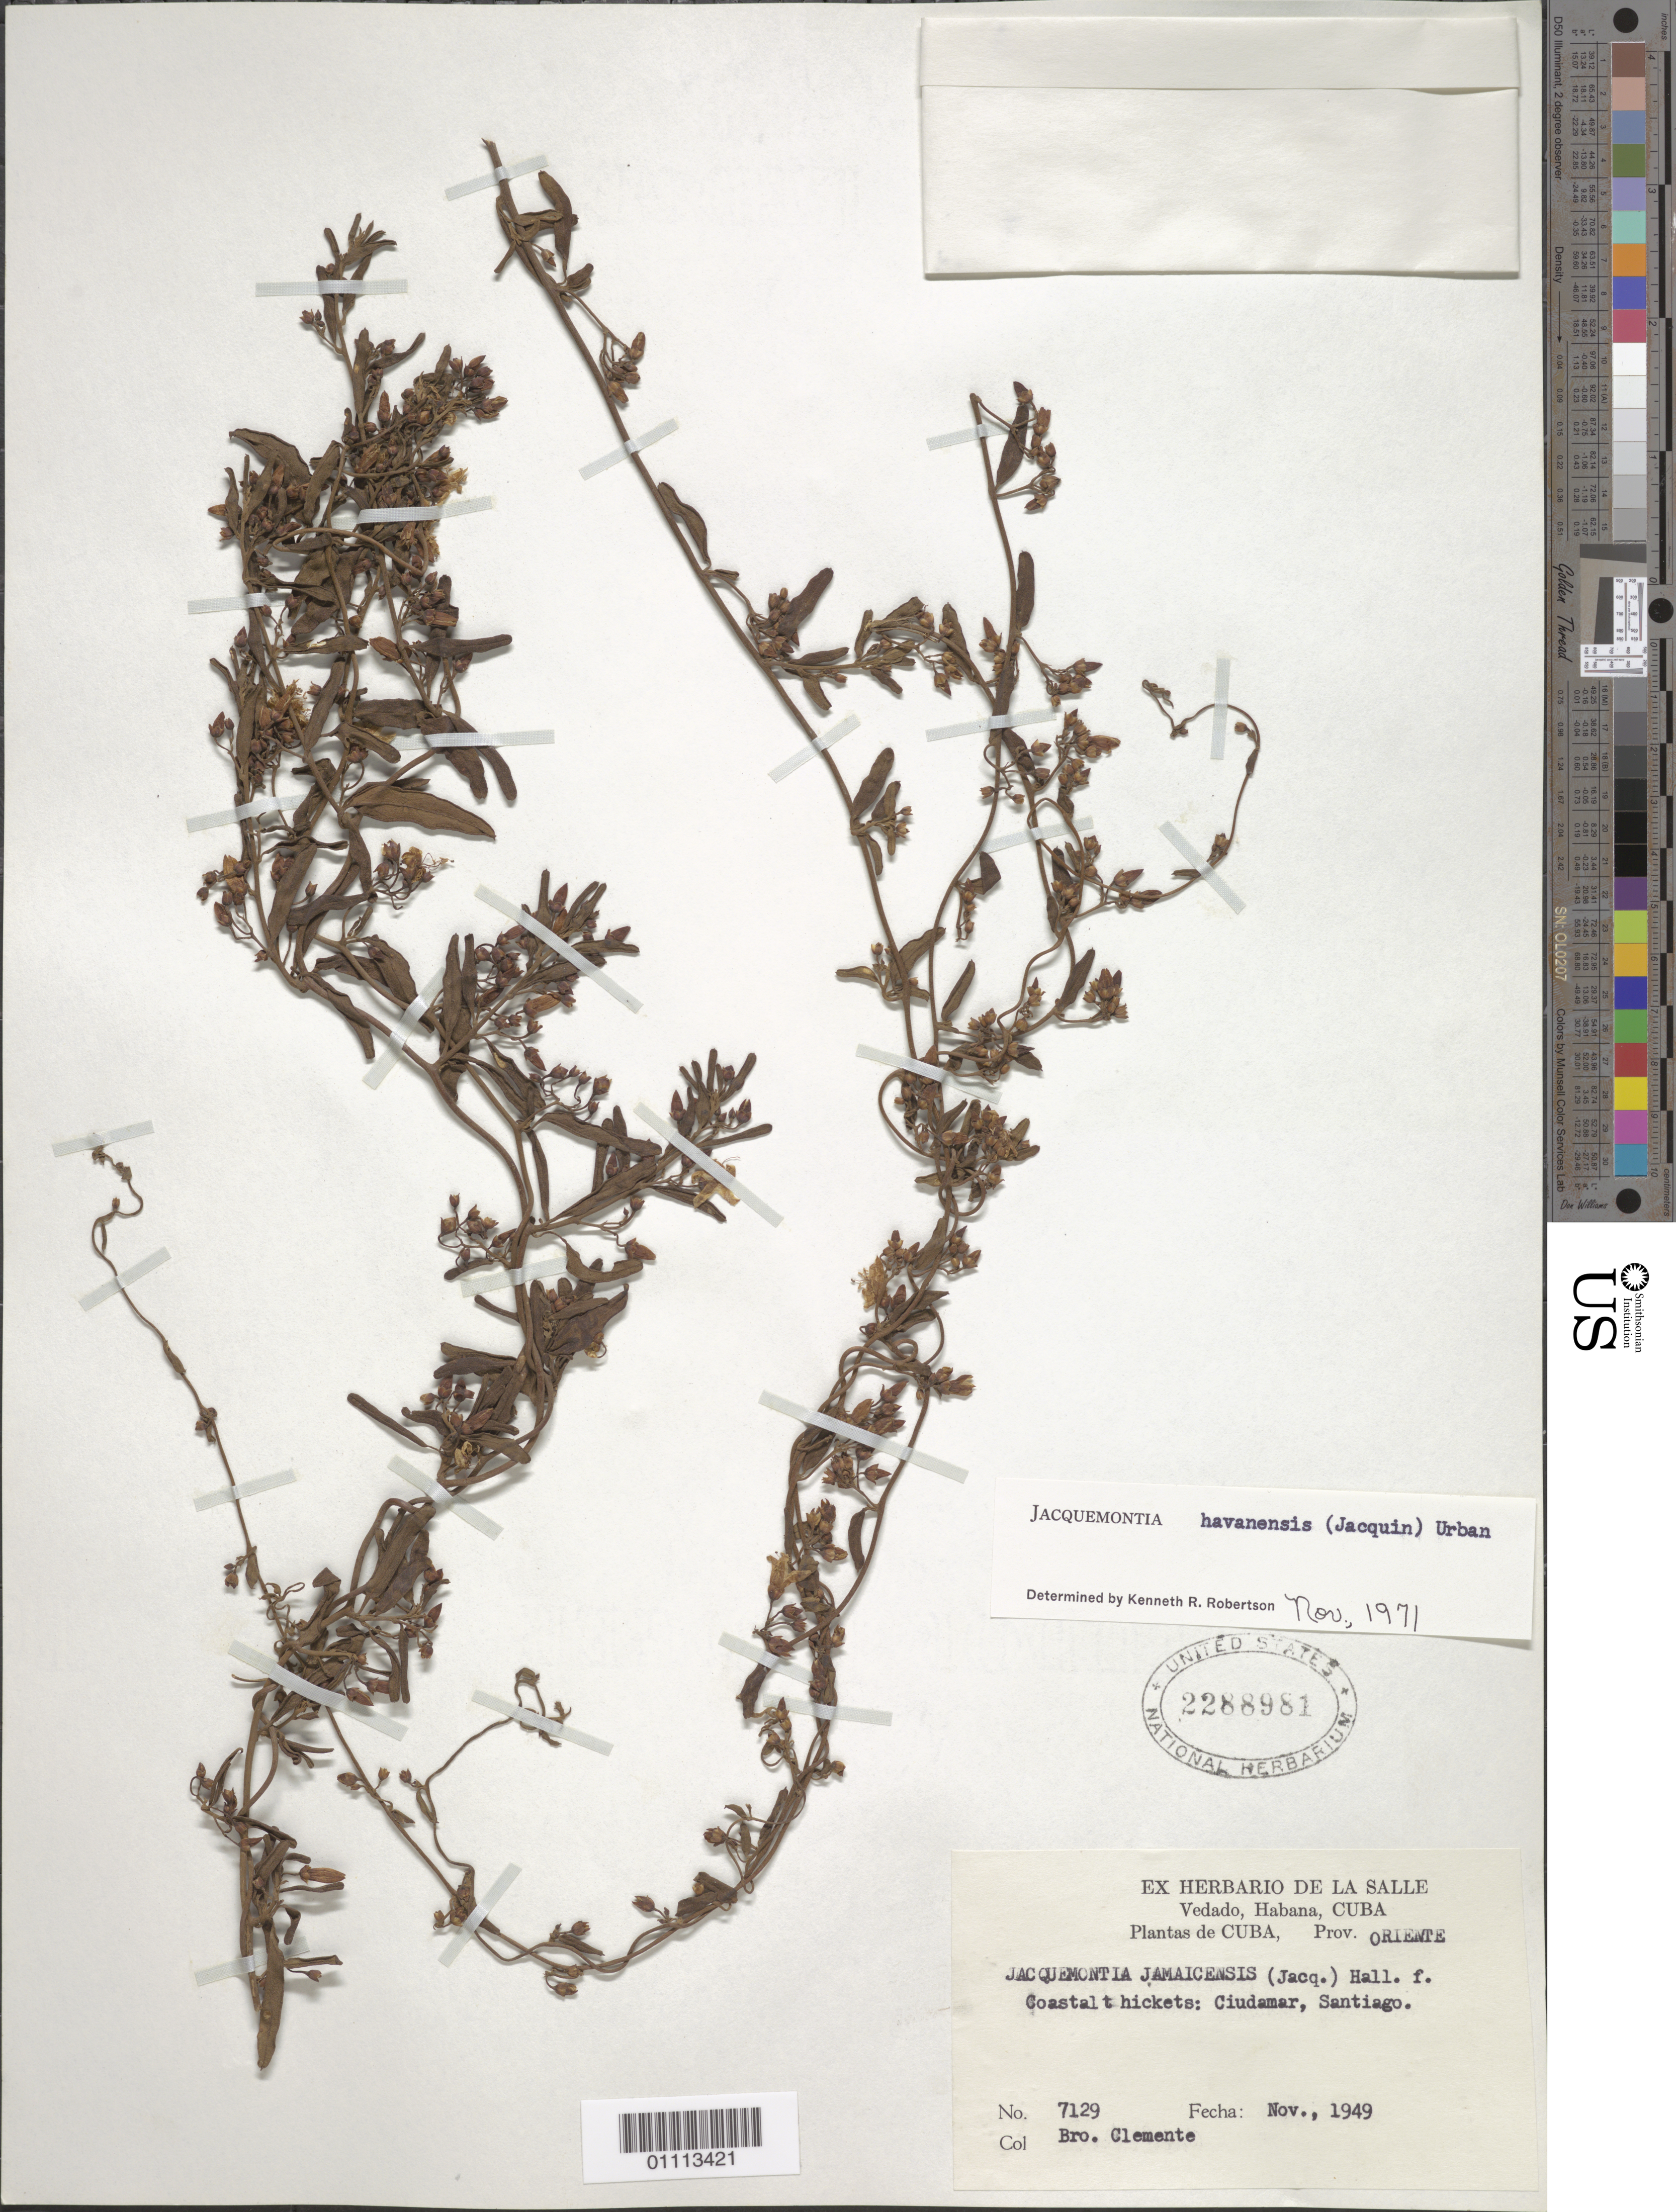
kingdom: Plantae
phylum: Tracheophyta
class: Magnoliopsida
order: Solanales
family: Convolvulaceae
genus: Jacquemontia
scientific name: Jacquemontia havanensis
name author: (Jacq.) Urb.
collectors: Bro. Clemente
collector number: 7129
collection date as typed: Nov 1949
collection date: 1949-11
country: Cuba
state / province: Santiago de Cuba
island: Cuba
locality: Coastal thickets: Ciudamar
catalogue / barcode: US 2288981